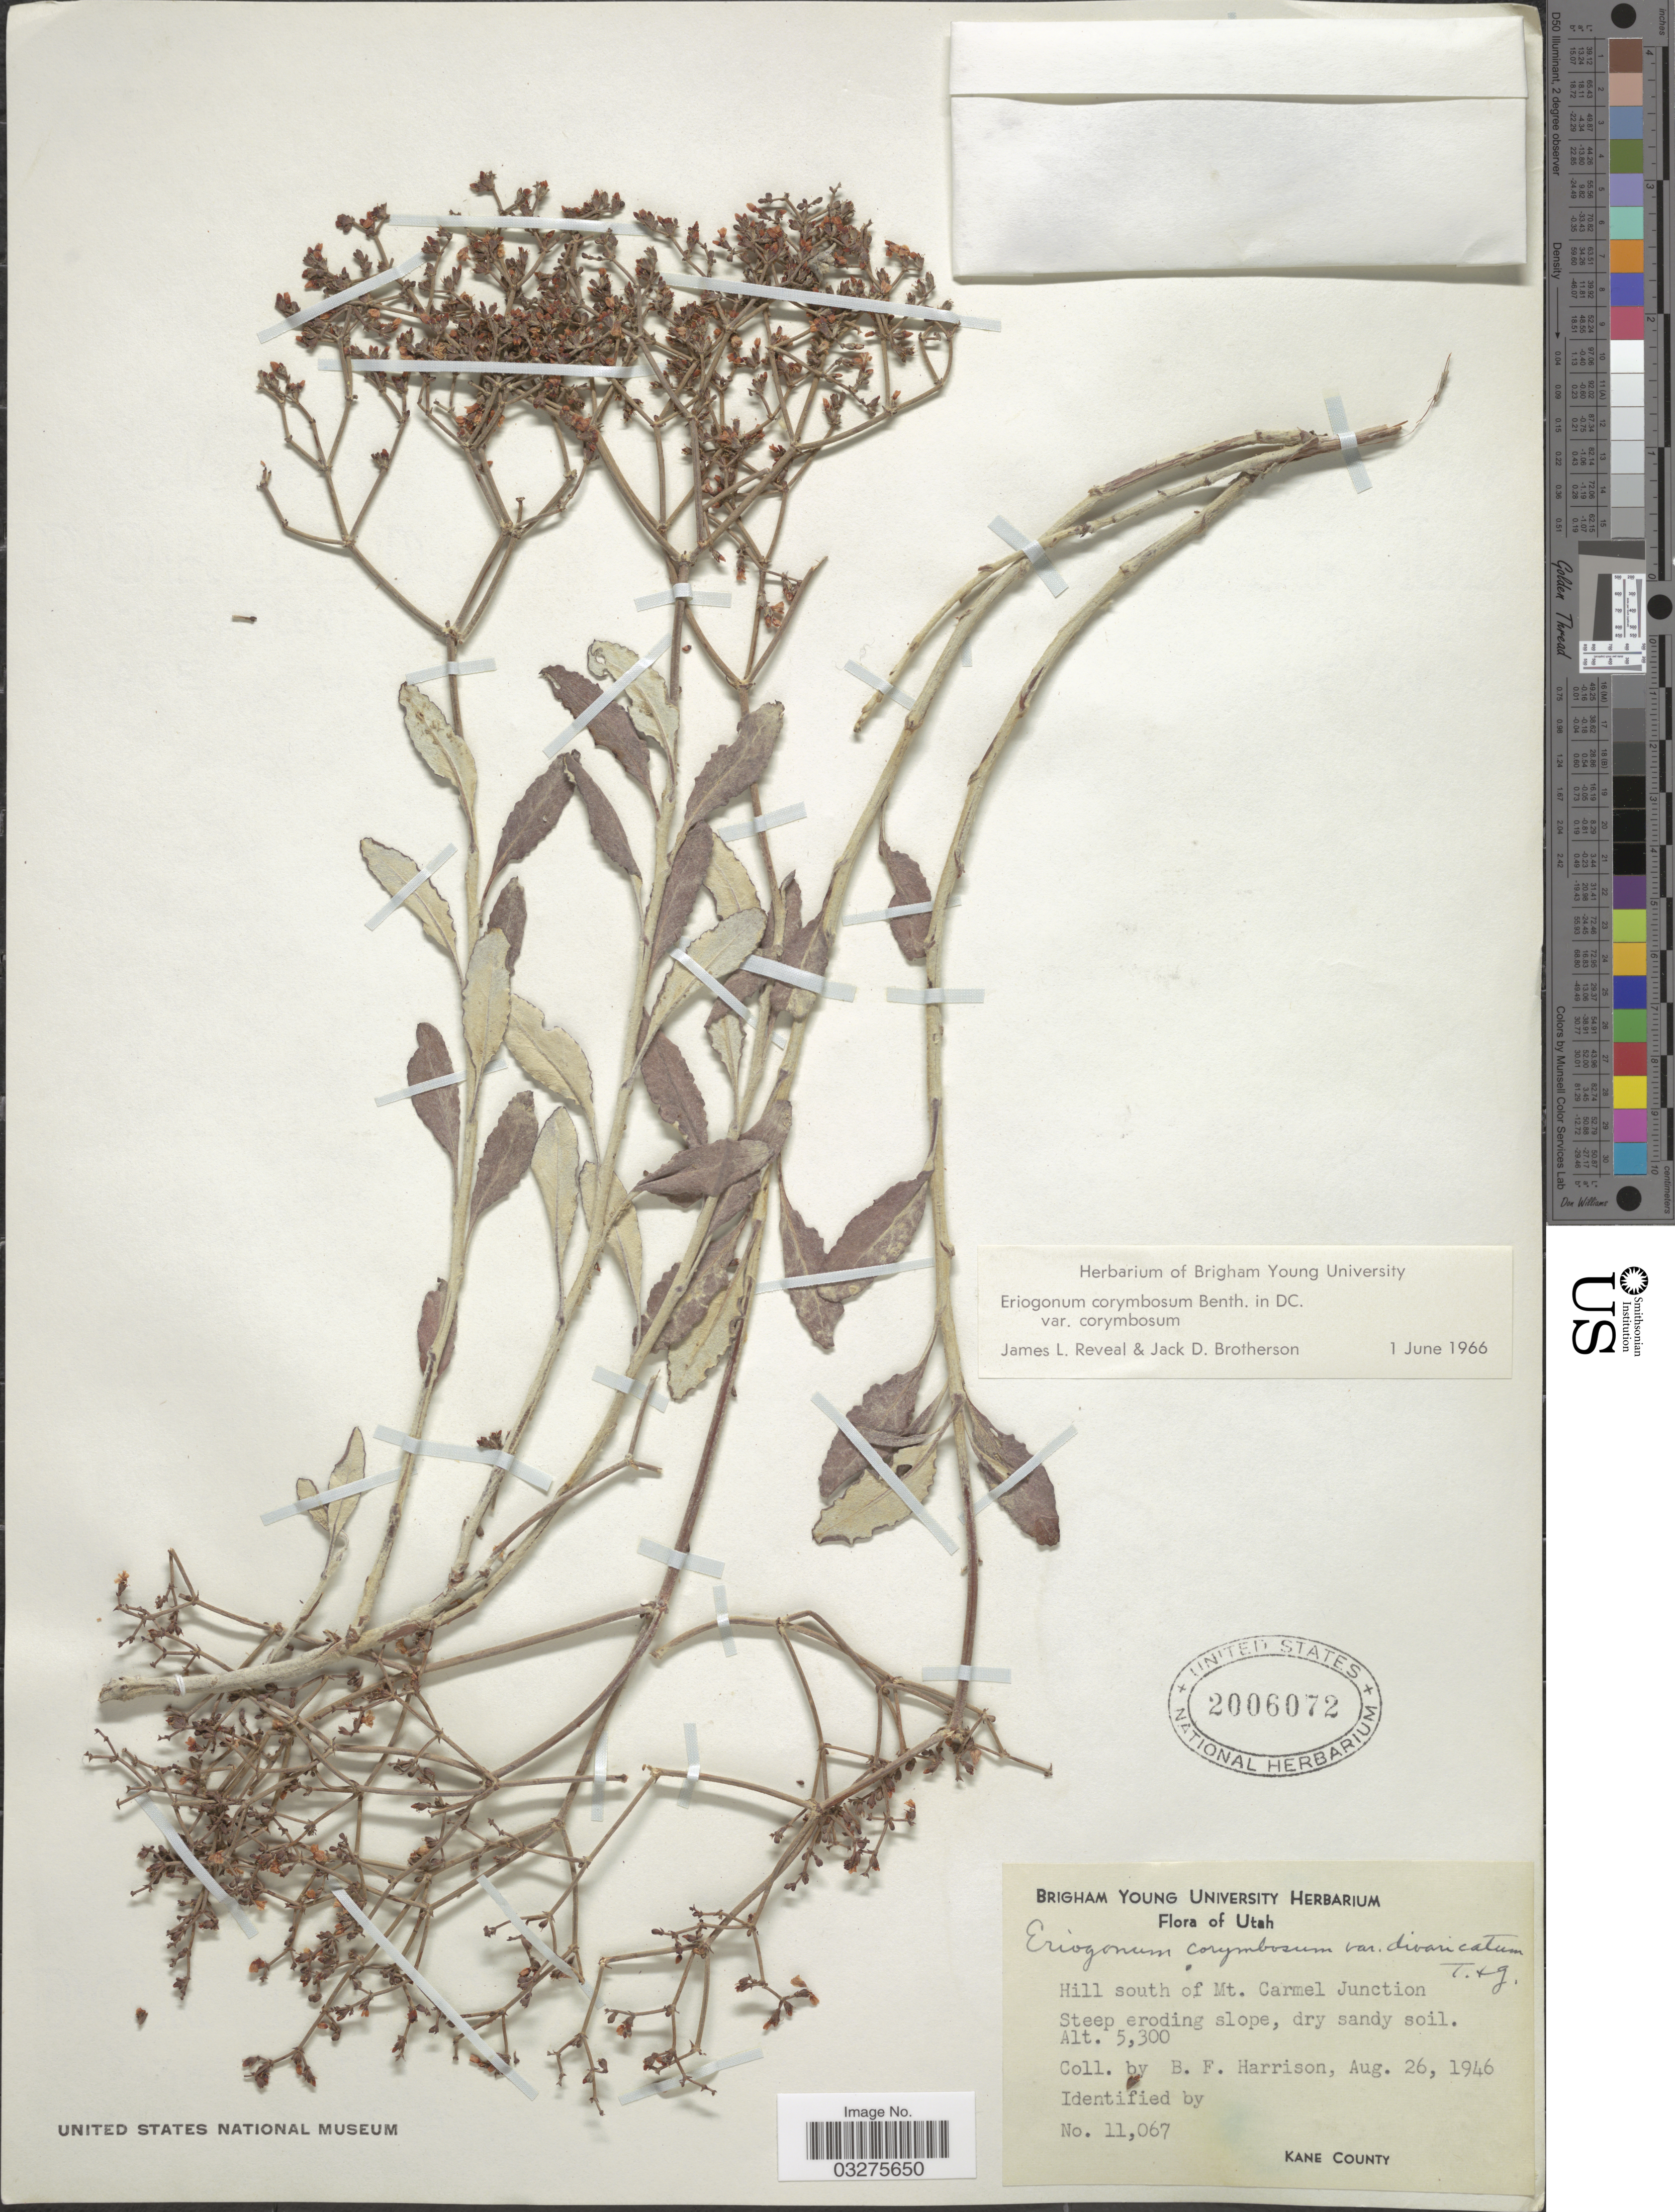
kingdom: Plantae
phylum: Tracheophyta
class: Magnoliopsida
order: Caryophyllales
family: Polygonaceae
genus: Eriogonum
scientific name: Eriogonum corymbosum var. corymbosum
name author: Benth.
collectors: B. F. Harrison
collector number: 11067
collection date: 1946-08-26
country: United States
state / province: Utah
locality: Hill south of Mt. Carmel Junction.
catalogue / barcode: US 2006072